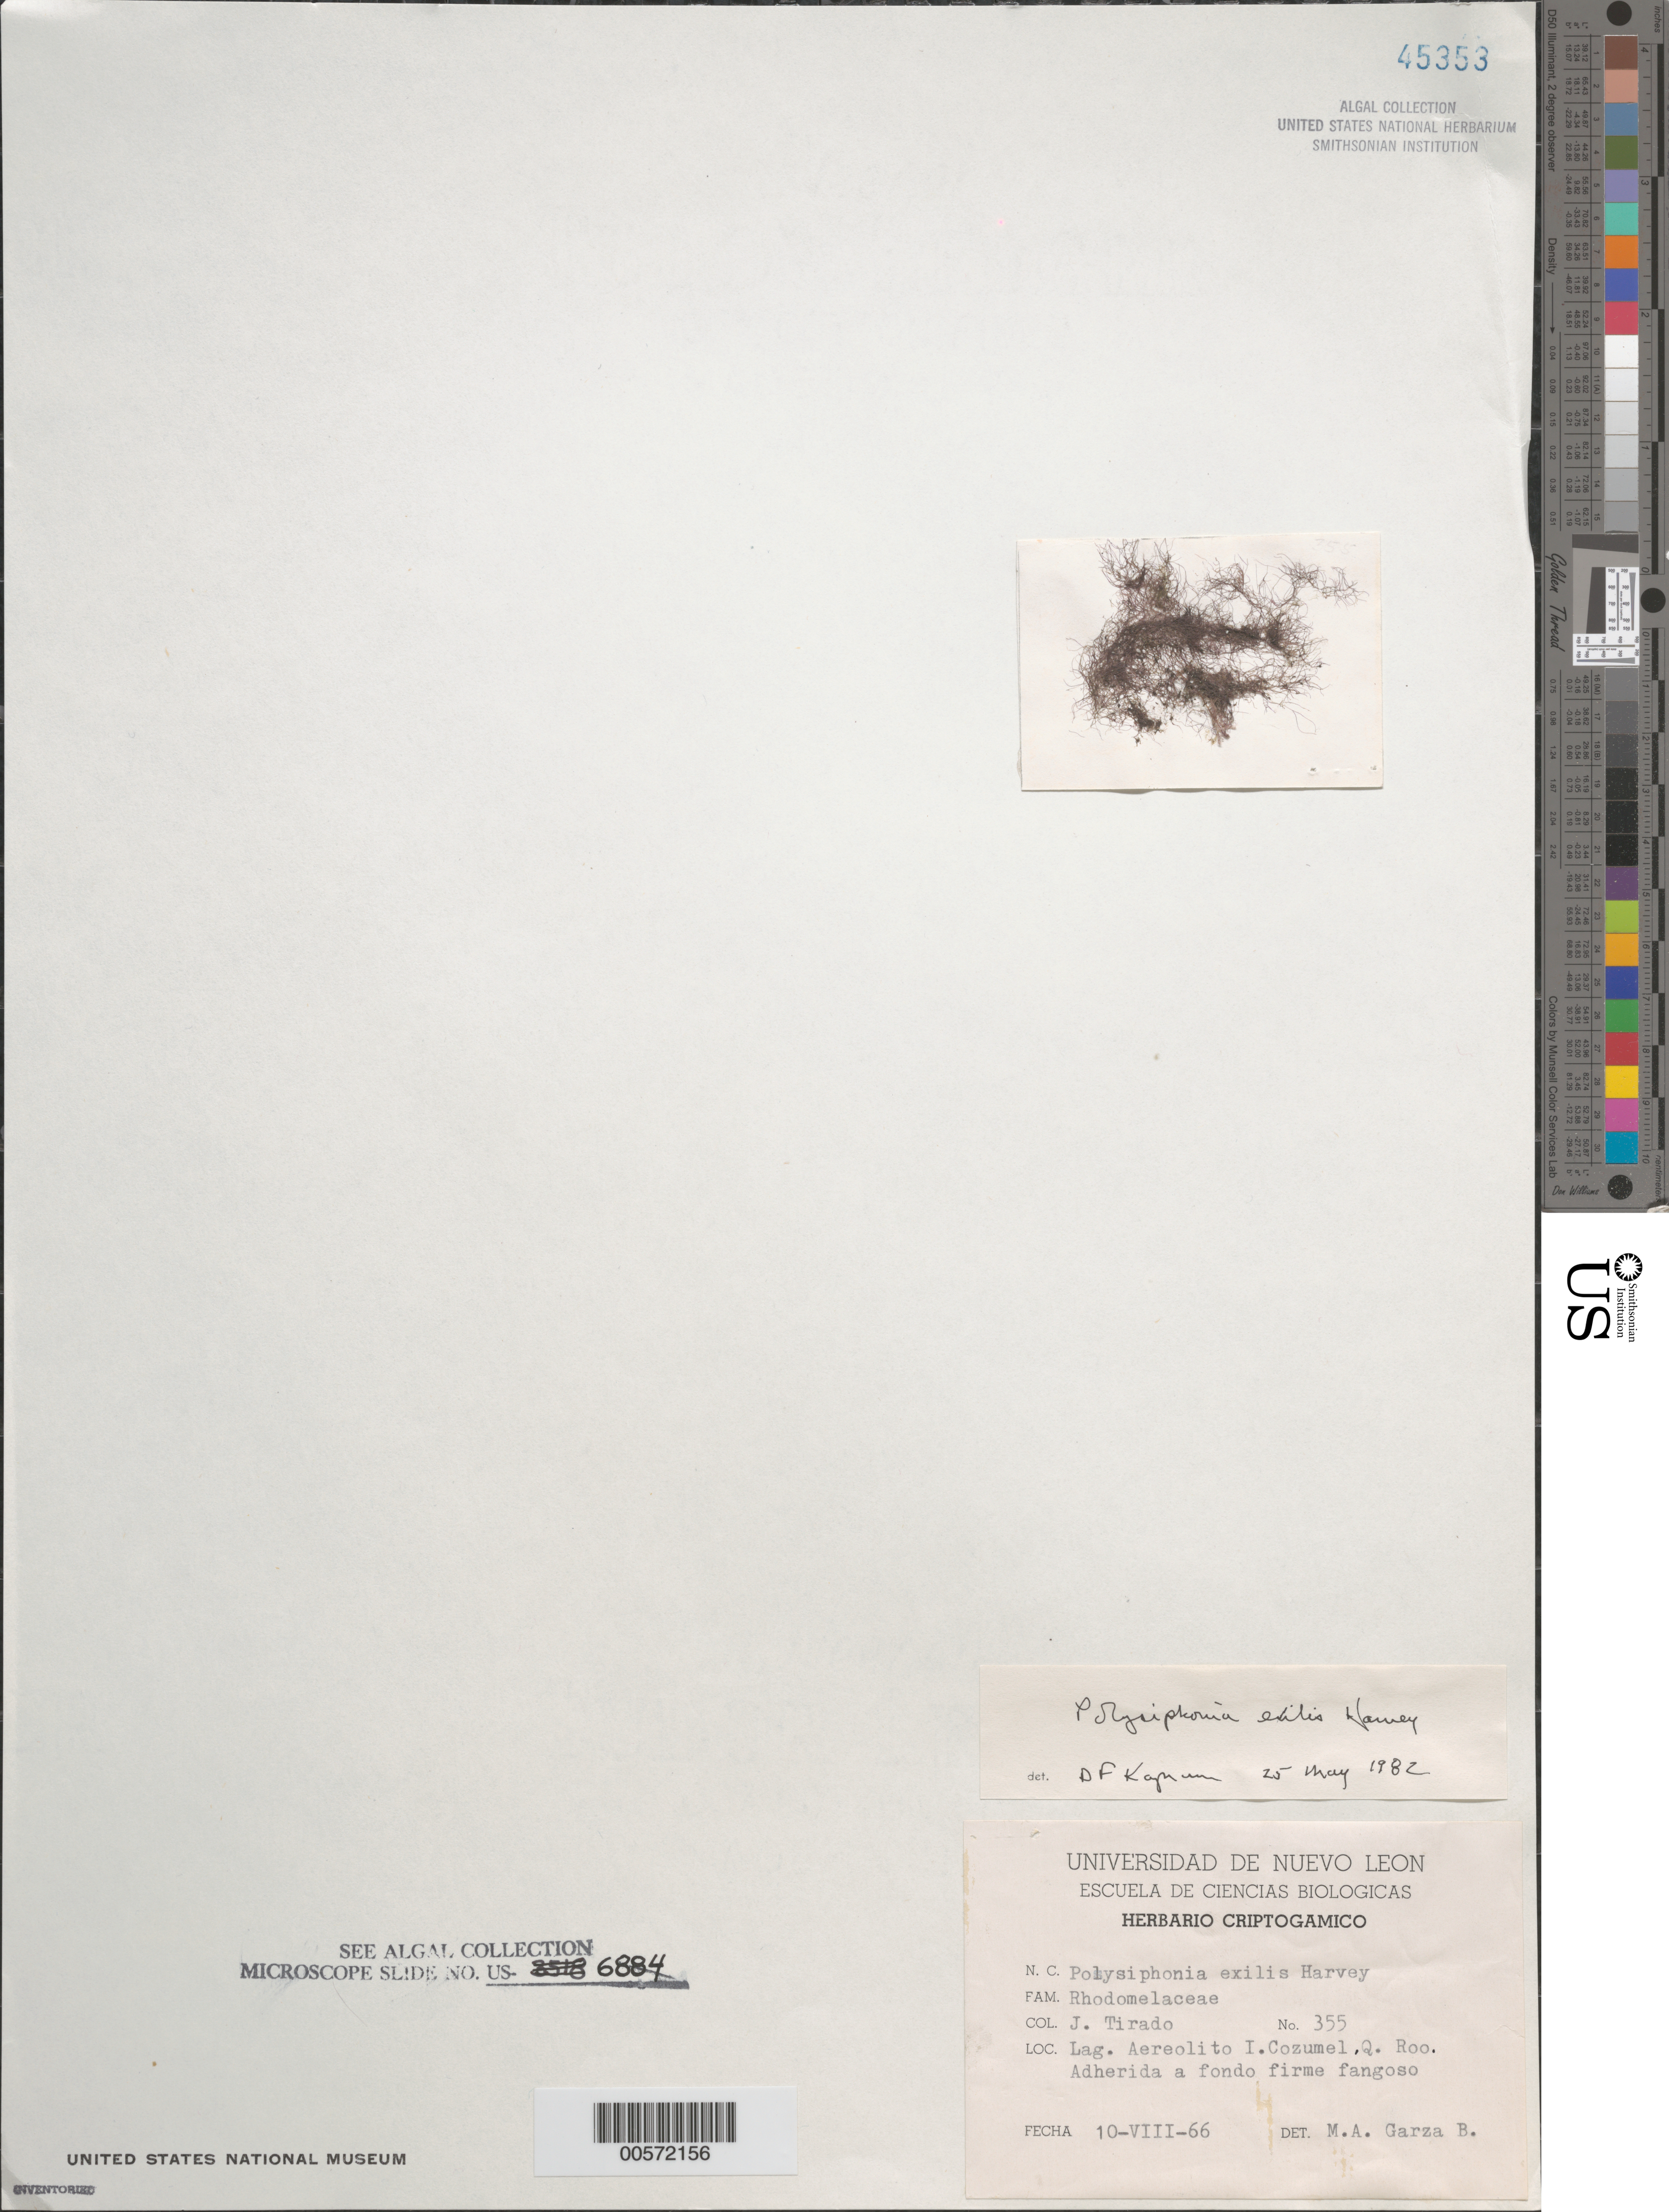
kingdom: Plantae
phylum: Rhodophyta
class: Florideophyceae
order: Ceramiales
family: Rhodomelaceae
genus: Polysiphonia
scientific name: Polysiphonia exilis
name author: Harv.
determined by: Garza Barrientos, M. A.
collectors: J. Tirado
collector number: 355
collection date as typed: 10 Aug 1966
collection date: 1966-08-10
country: Mexico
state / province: Quintana Roo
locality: Laguna aereolito, isla cozumel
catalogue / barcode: US 45353